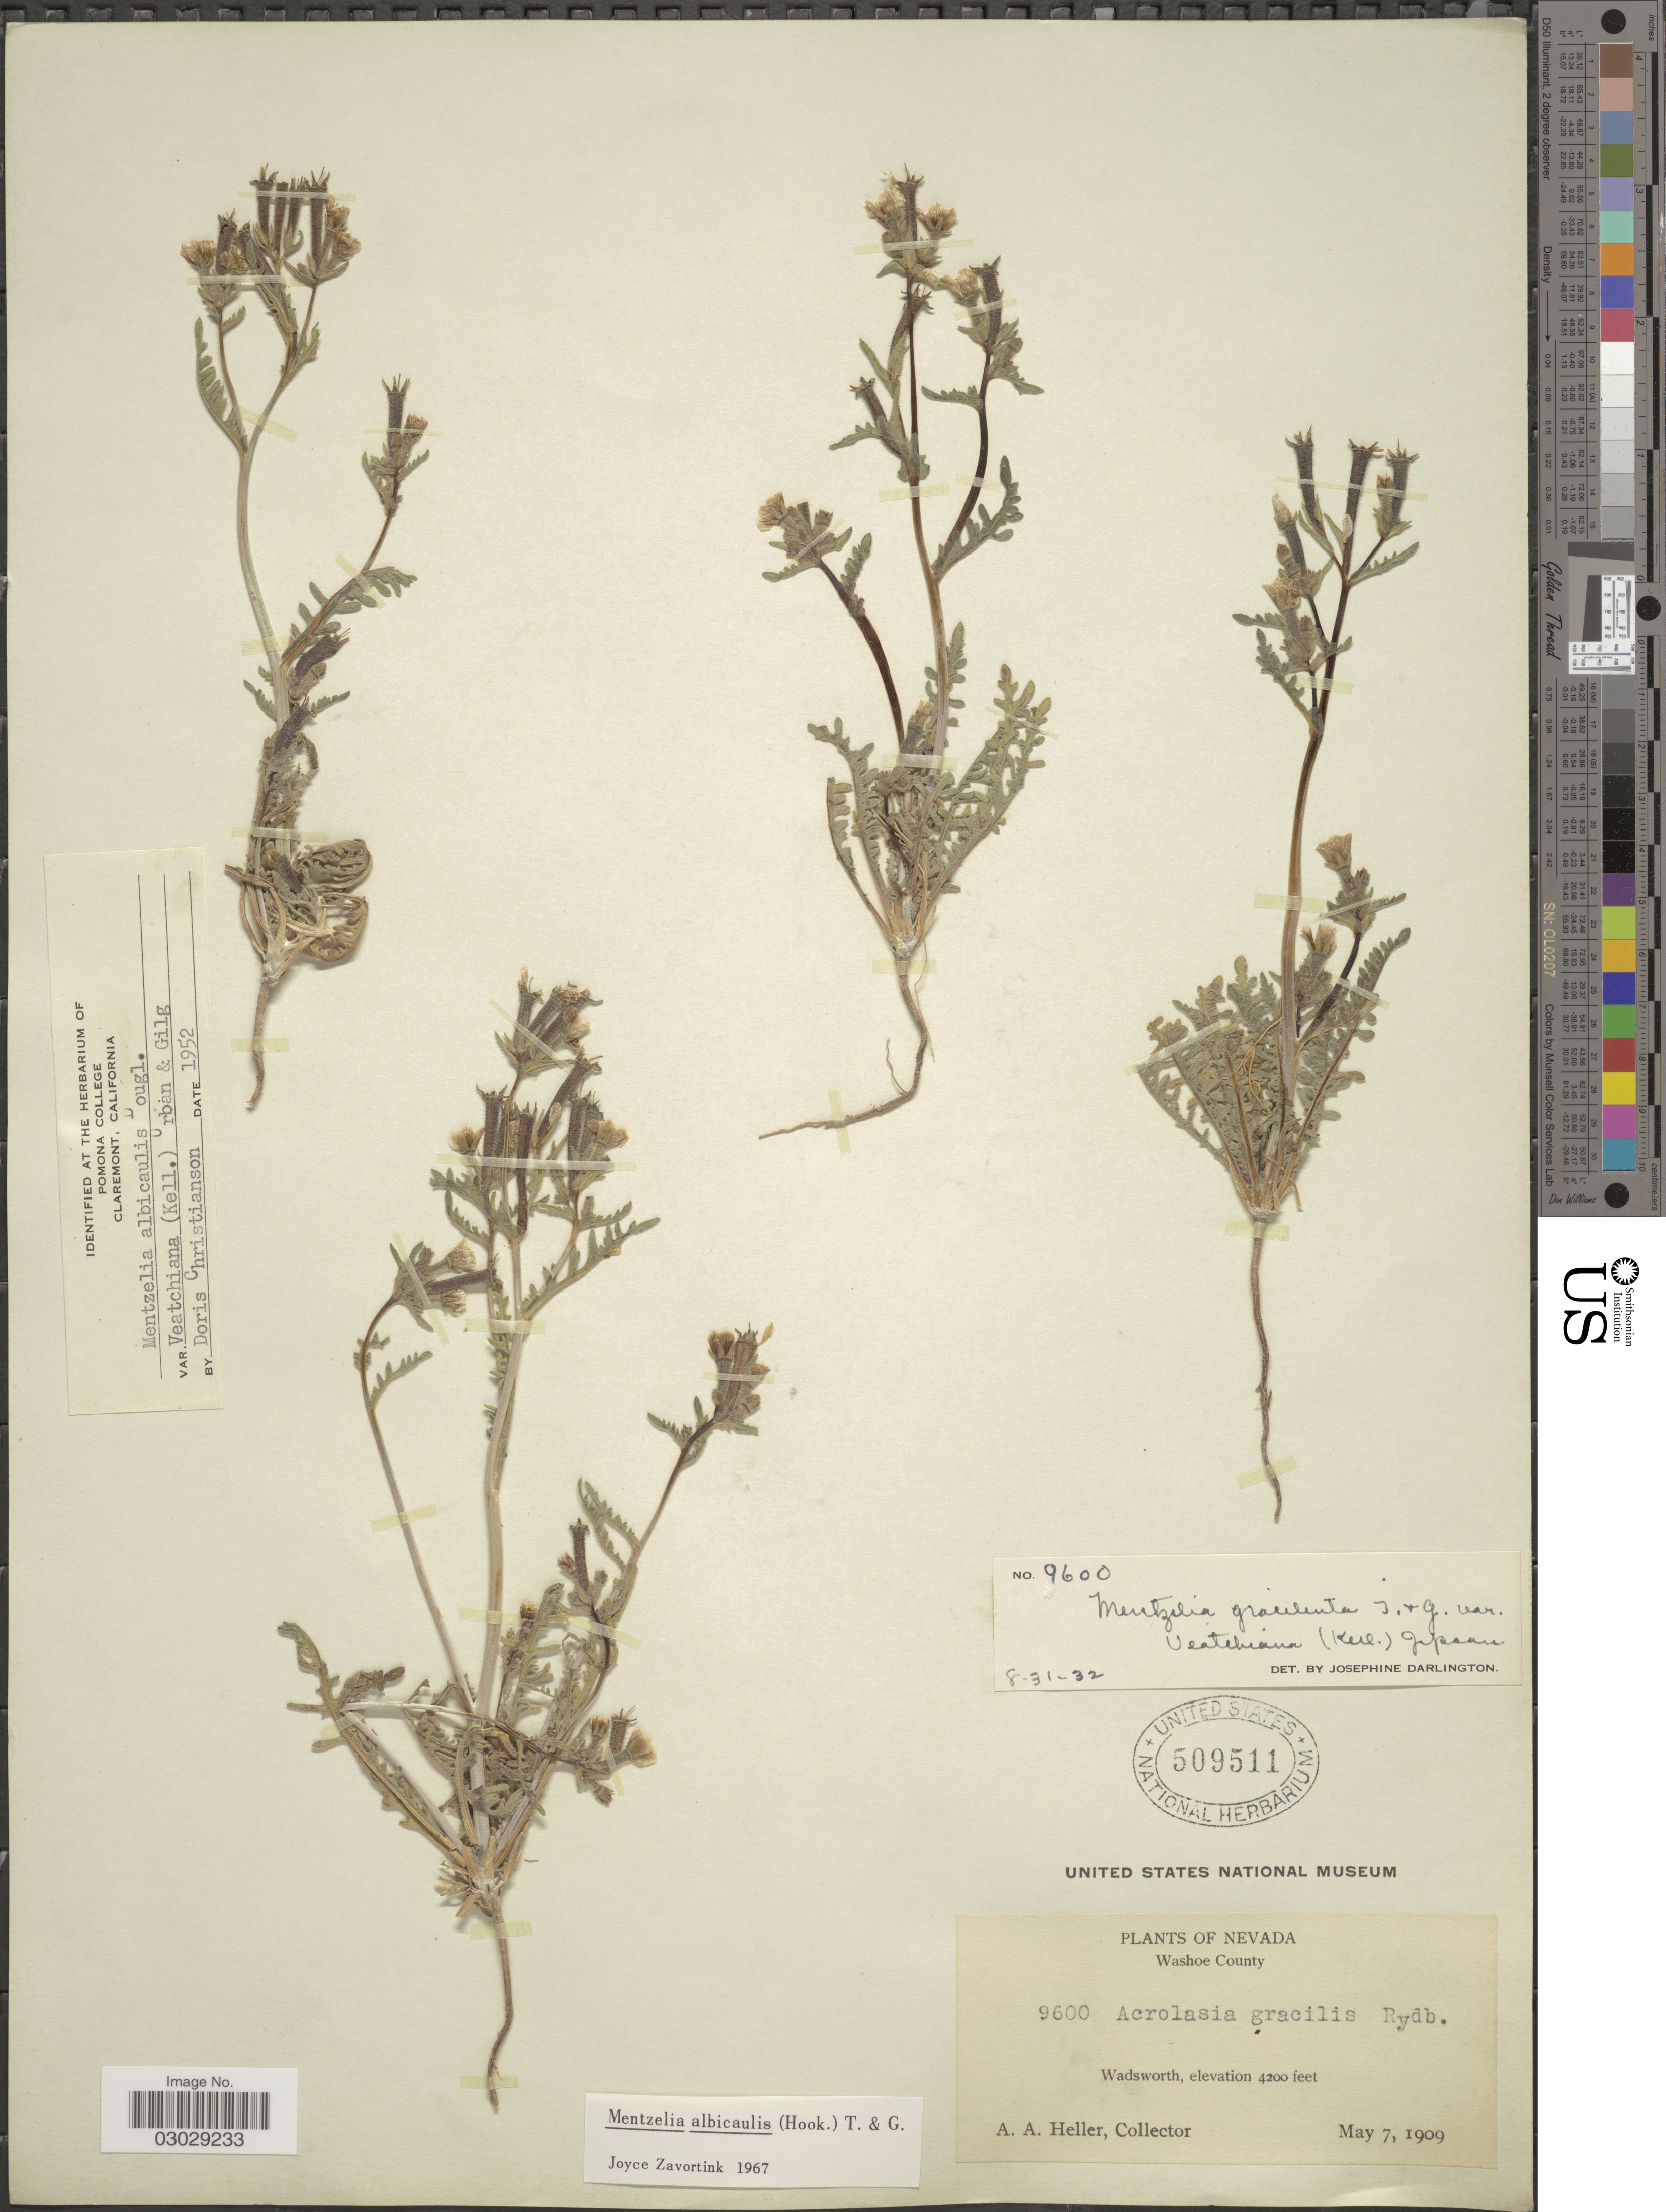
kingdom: Plantae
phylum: Tracheophyta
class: Magnoliopsida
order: Cornales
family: Loasaceae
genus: Mentzelia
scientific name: Mentzelia albicaulis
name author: (Douglas ex Hook.) Douglas ex Torr. & A. Gray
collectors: A. A. Heller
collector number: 9600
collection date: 1909-05-07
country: United States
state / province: Nevada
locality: Washoe County. Wadsworth.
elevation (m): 1280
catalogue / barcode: US 509511